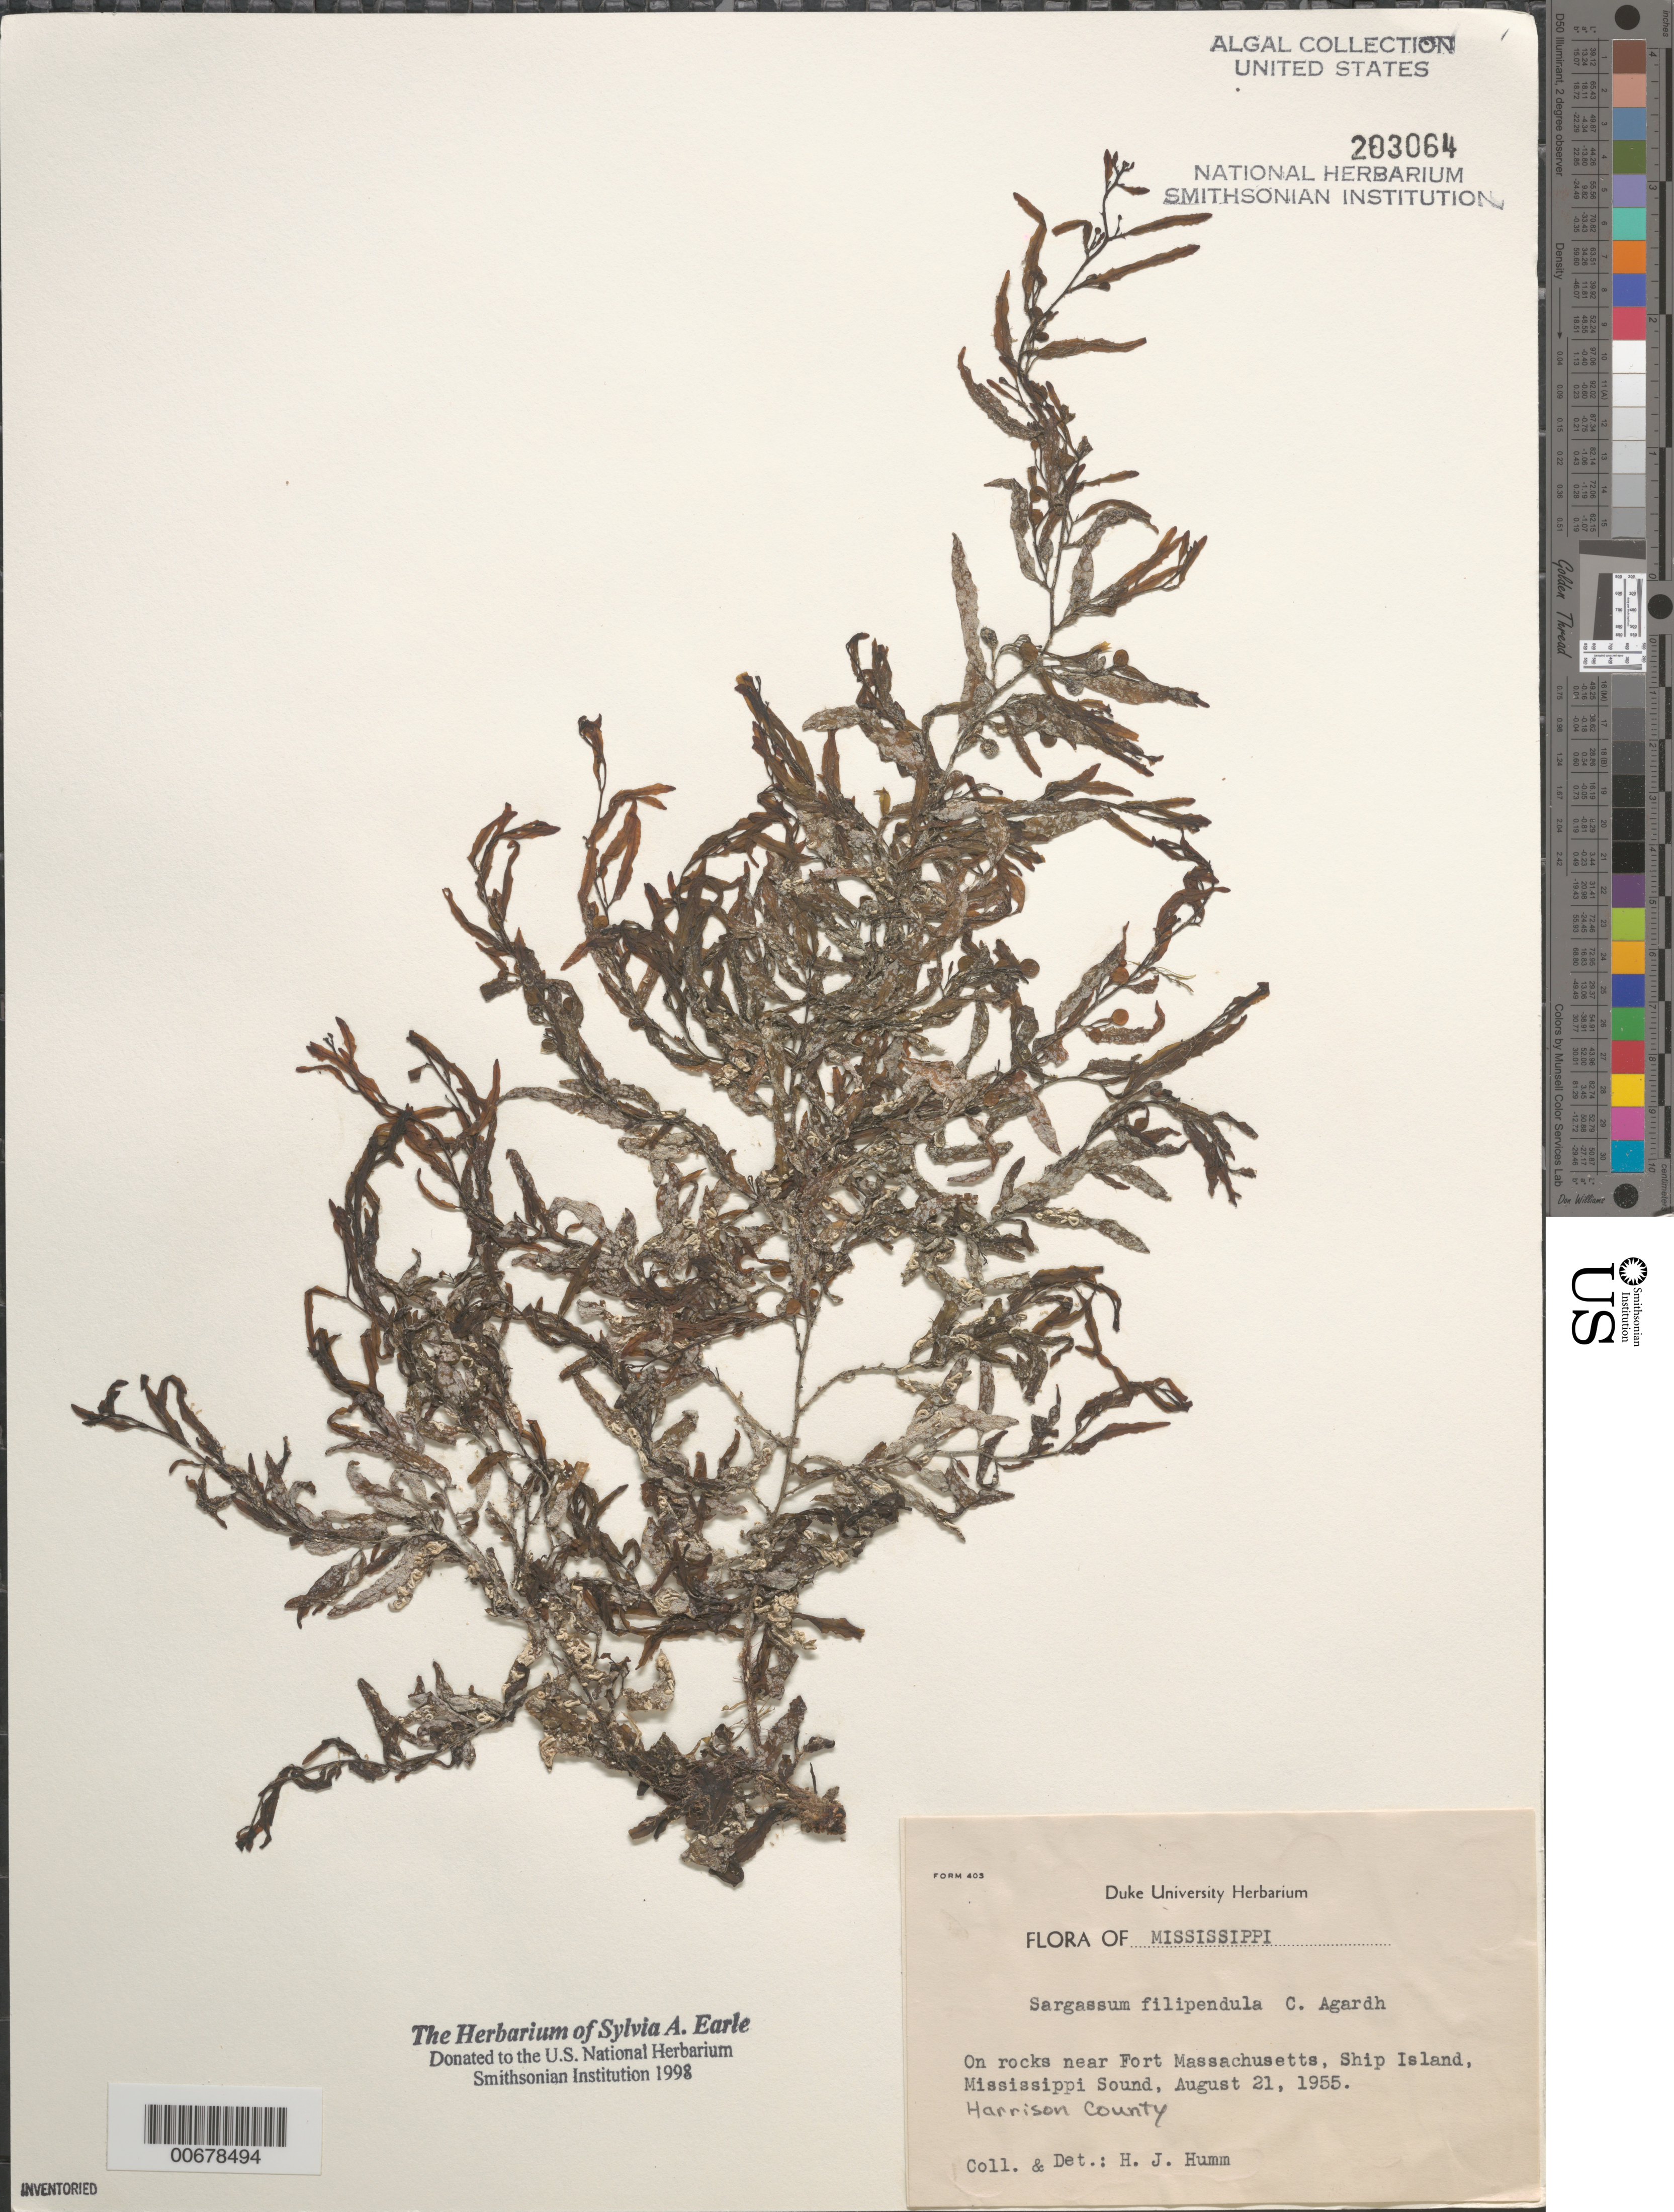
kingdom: Chromista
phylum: Ochrophyta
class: Phaeophyceae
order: Fucales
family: Sargassaceae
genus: Sargassum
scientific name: Sargassum filipendula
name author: C. Agardh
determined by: Humm, Harold J.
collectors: H. J. Humm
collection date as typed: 21 Aug 1955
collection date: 1955-08-21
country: United States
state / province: Mississippi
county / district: Harrison County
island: Ship Island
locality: Near Fort Massachusetts, Mississippi Sound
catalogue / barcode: US 203064